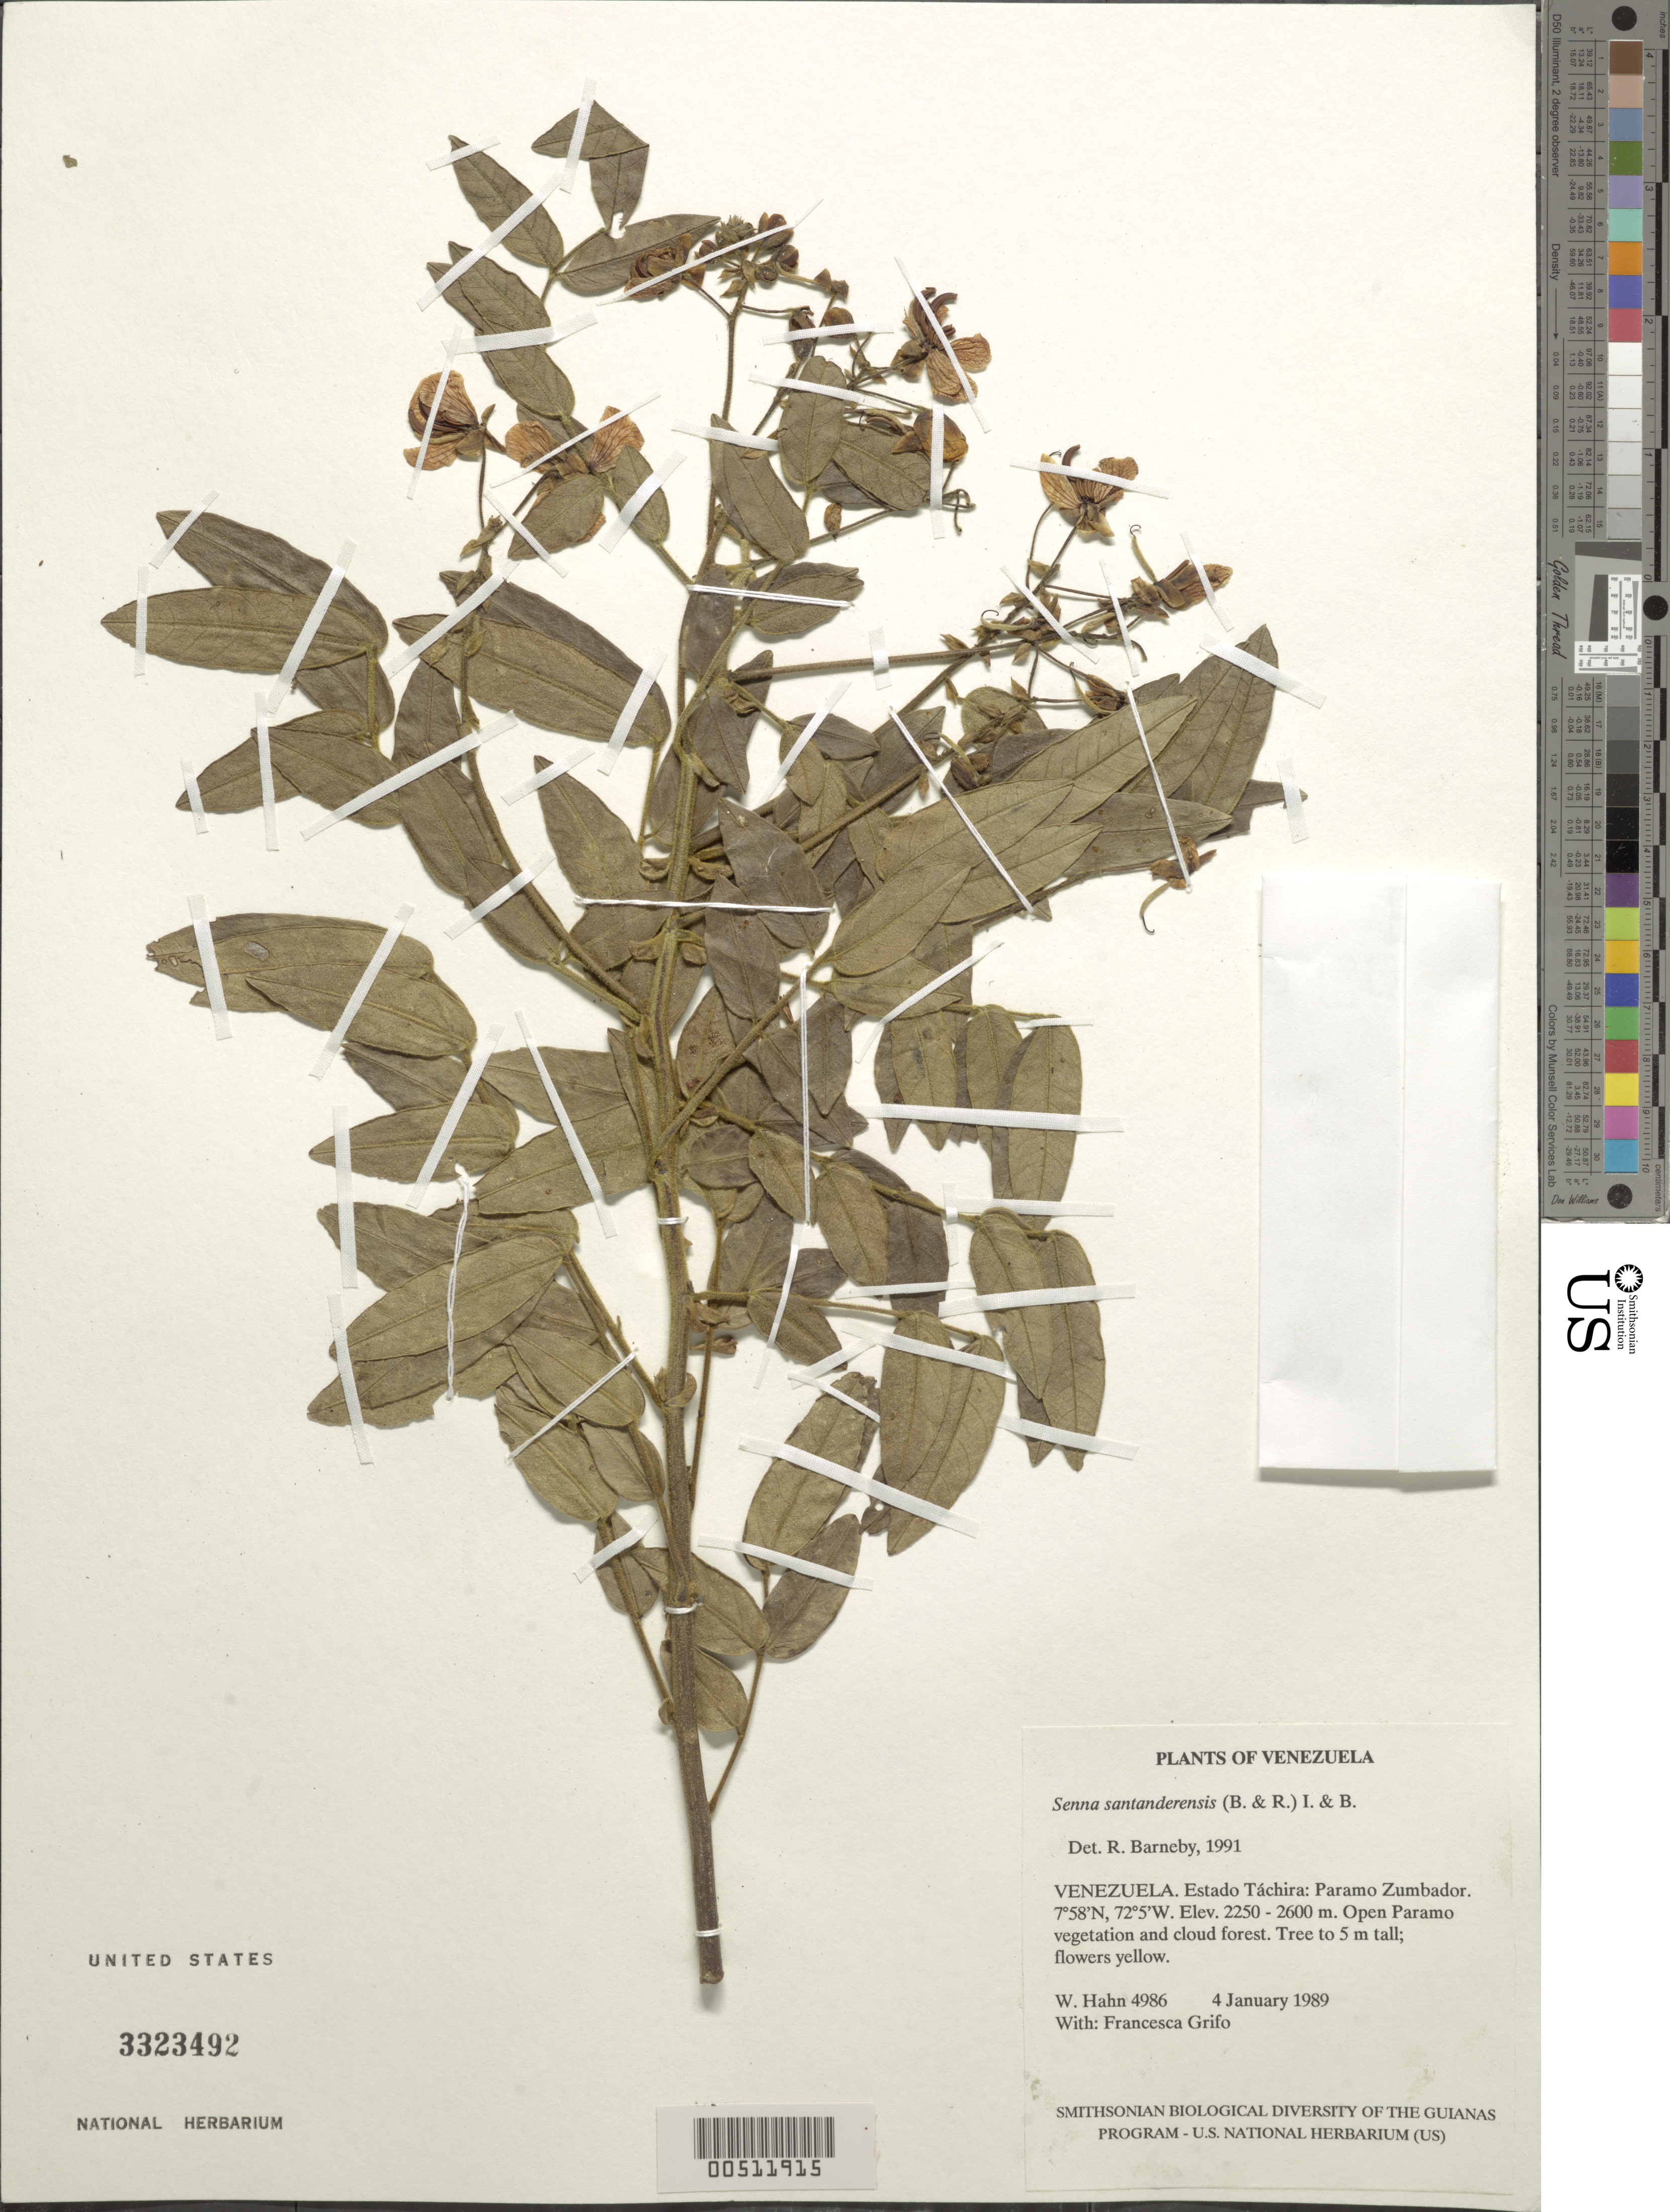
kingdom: Plantae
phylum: Tracheophyta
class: Magnoliopsida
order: Fabales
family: Fabaceae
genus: Senna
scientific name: Senna santanderensis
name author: (Britton & Killip) H.S. Irwin & Barneby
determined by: Barneby, Rupert C., (NY)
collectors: W. Hahn & F. Grifo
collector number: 4986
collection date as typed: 4 January 1989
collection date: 1989-01-04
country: Venezuela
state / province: Táchira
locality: Paramo Zumbador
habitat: Open Paramo vegetation and cloud forest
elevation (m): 2250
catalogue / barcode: US 3323492